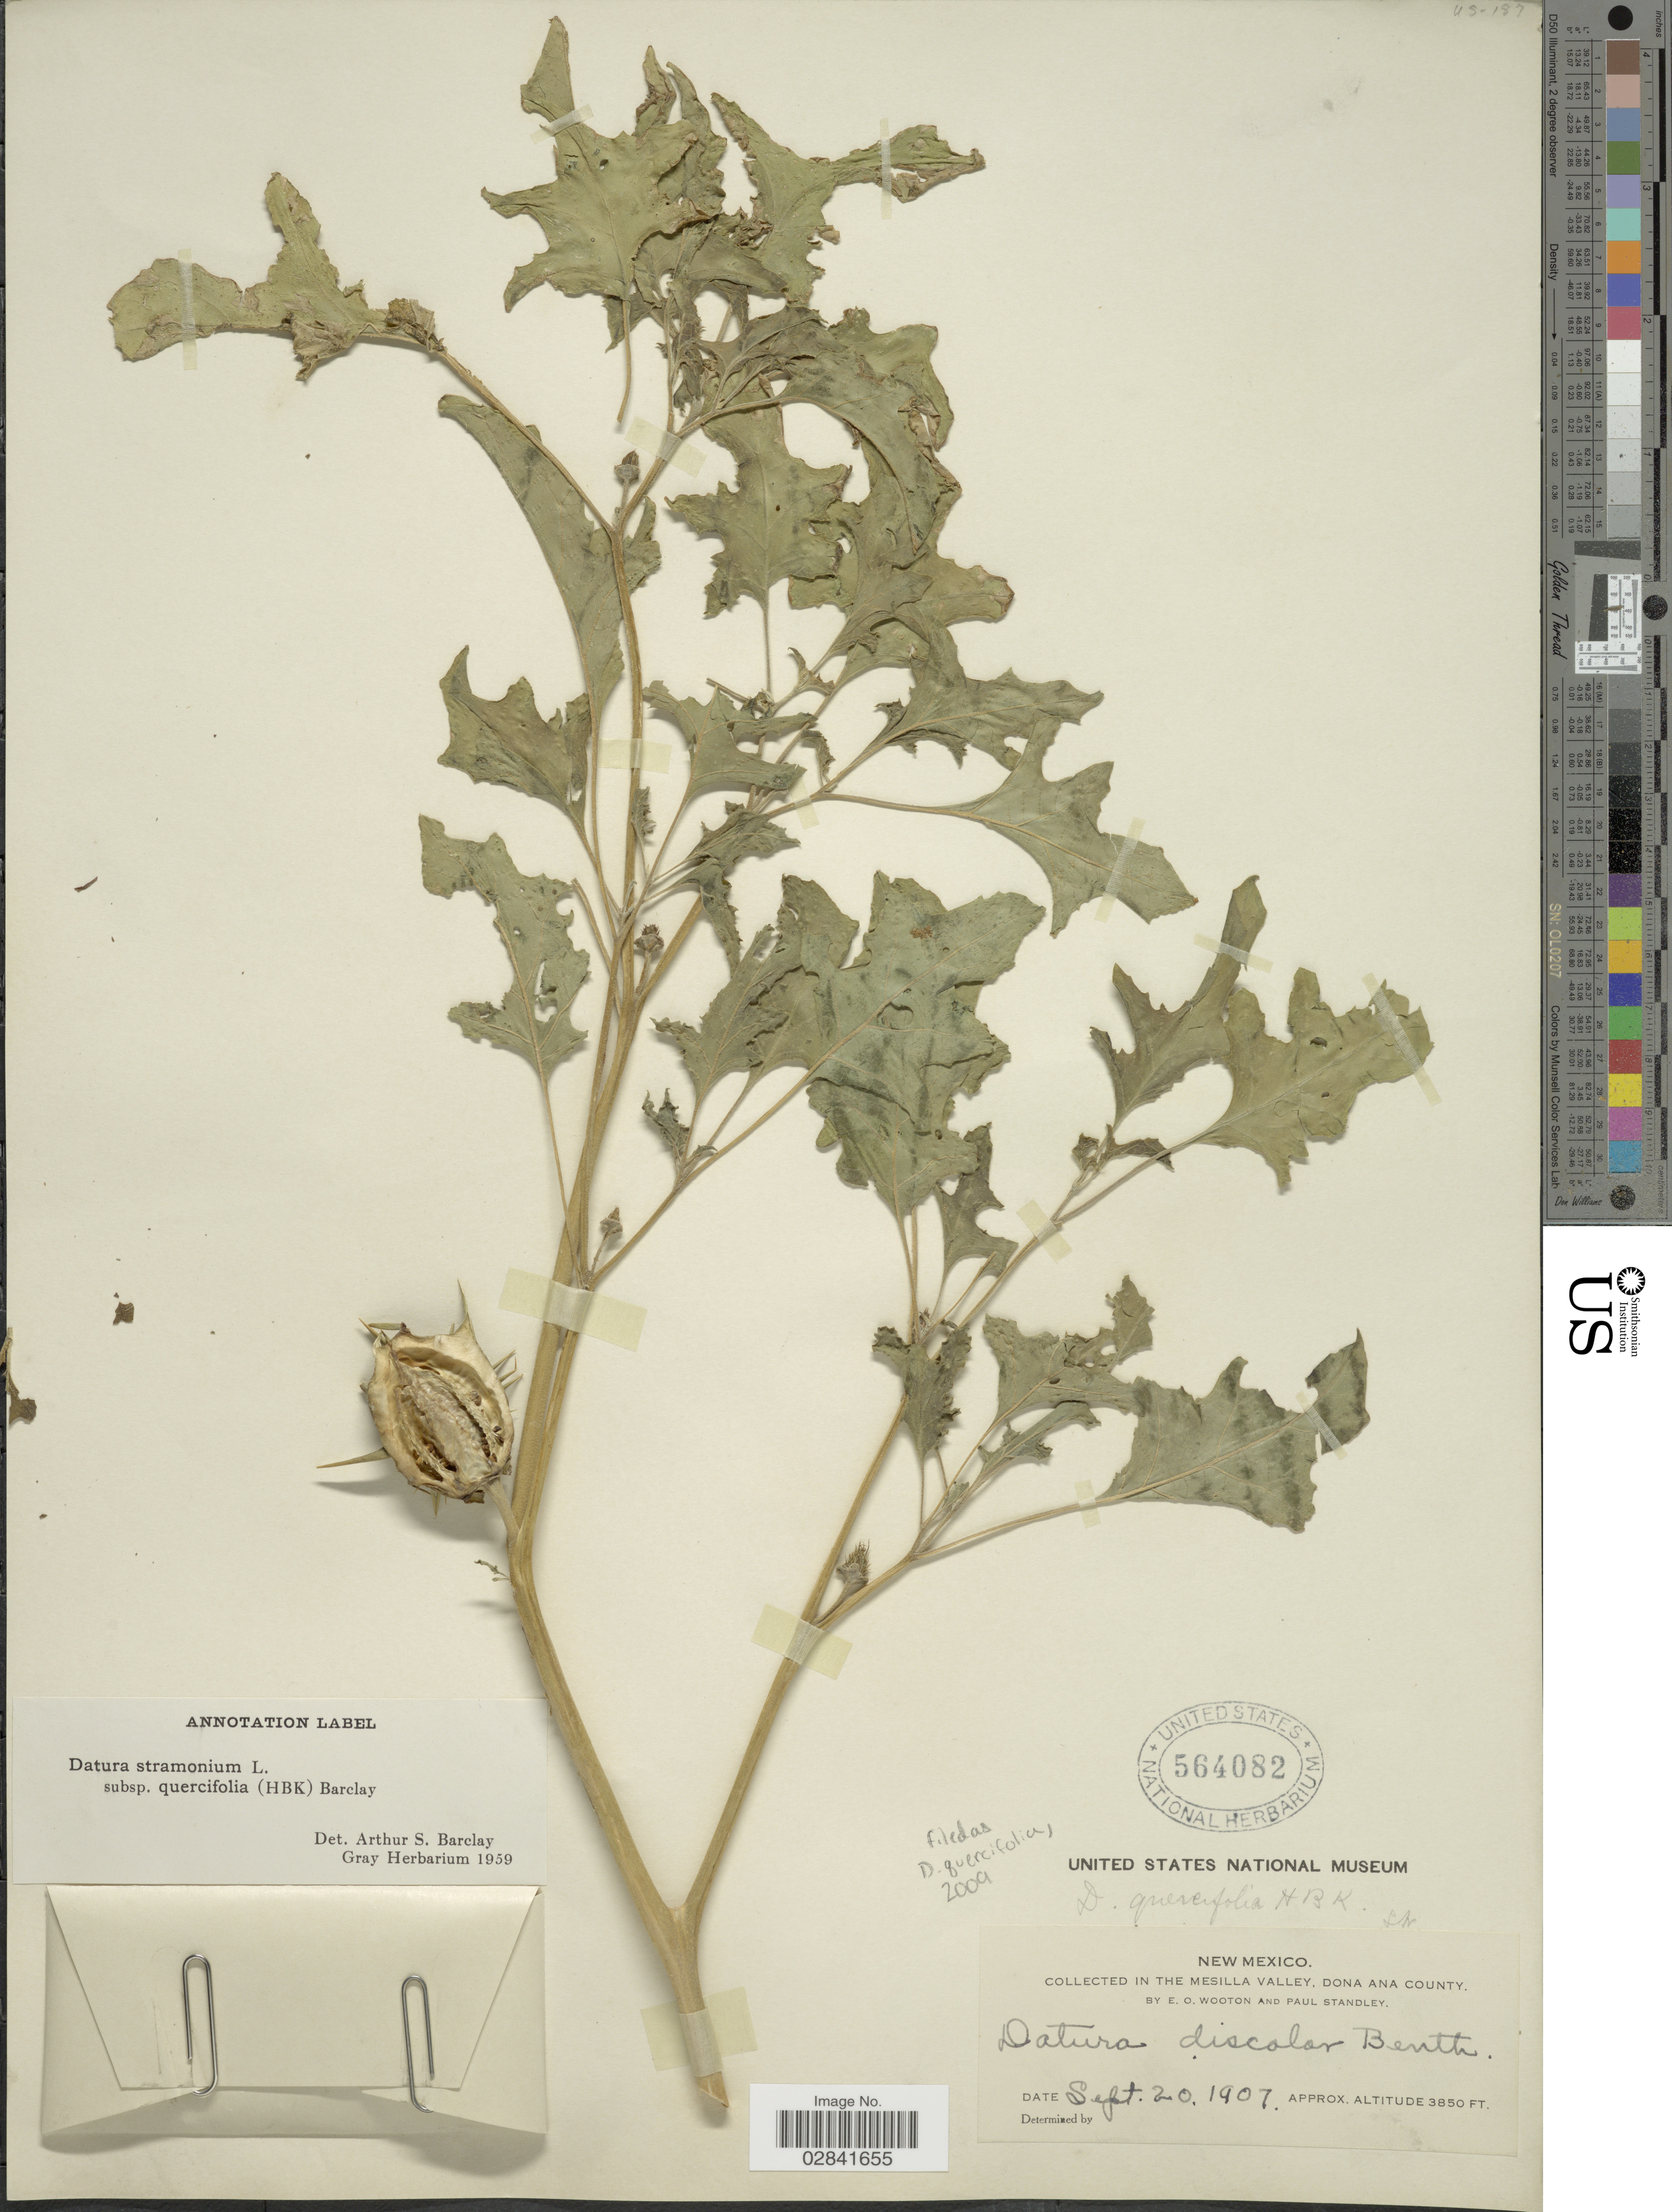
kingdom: Plantae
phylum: Tracheophyta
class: Magnoliopsida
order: Solanales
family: Solanaceae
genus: Datura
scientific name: Datura quercifolia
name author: Kunth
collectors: E. O. Wooton & P. C. Standley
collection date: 1907-09-20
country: United States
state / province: New Mexico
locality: In the Mesilla Valley, Dona Ana County.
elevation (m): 1173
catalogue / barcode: US 564082